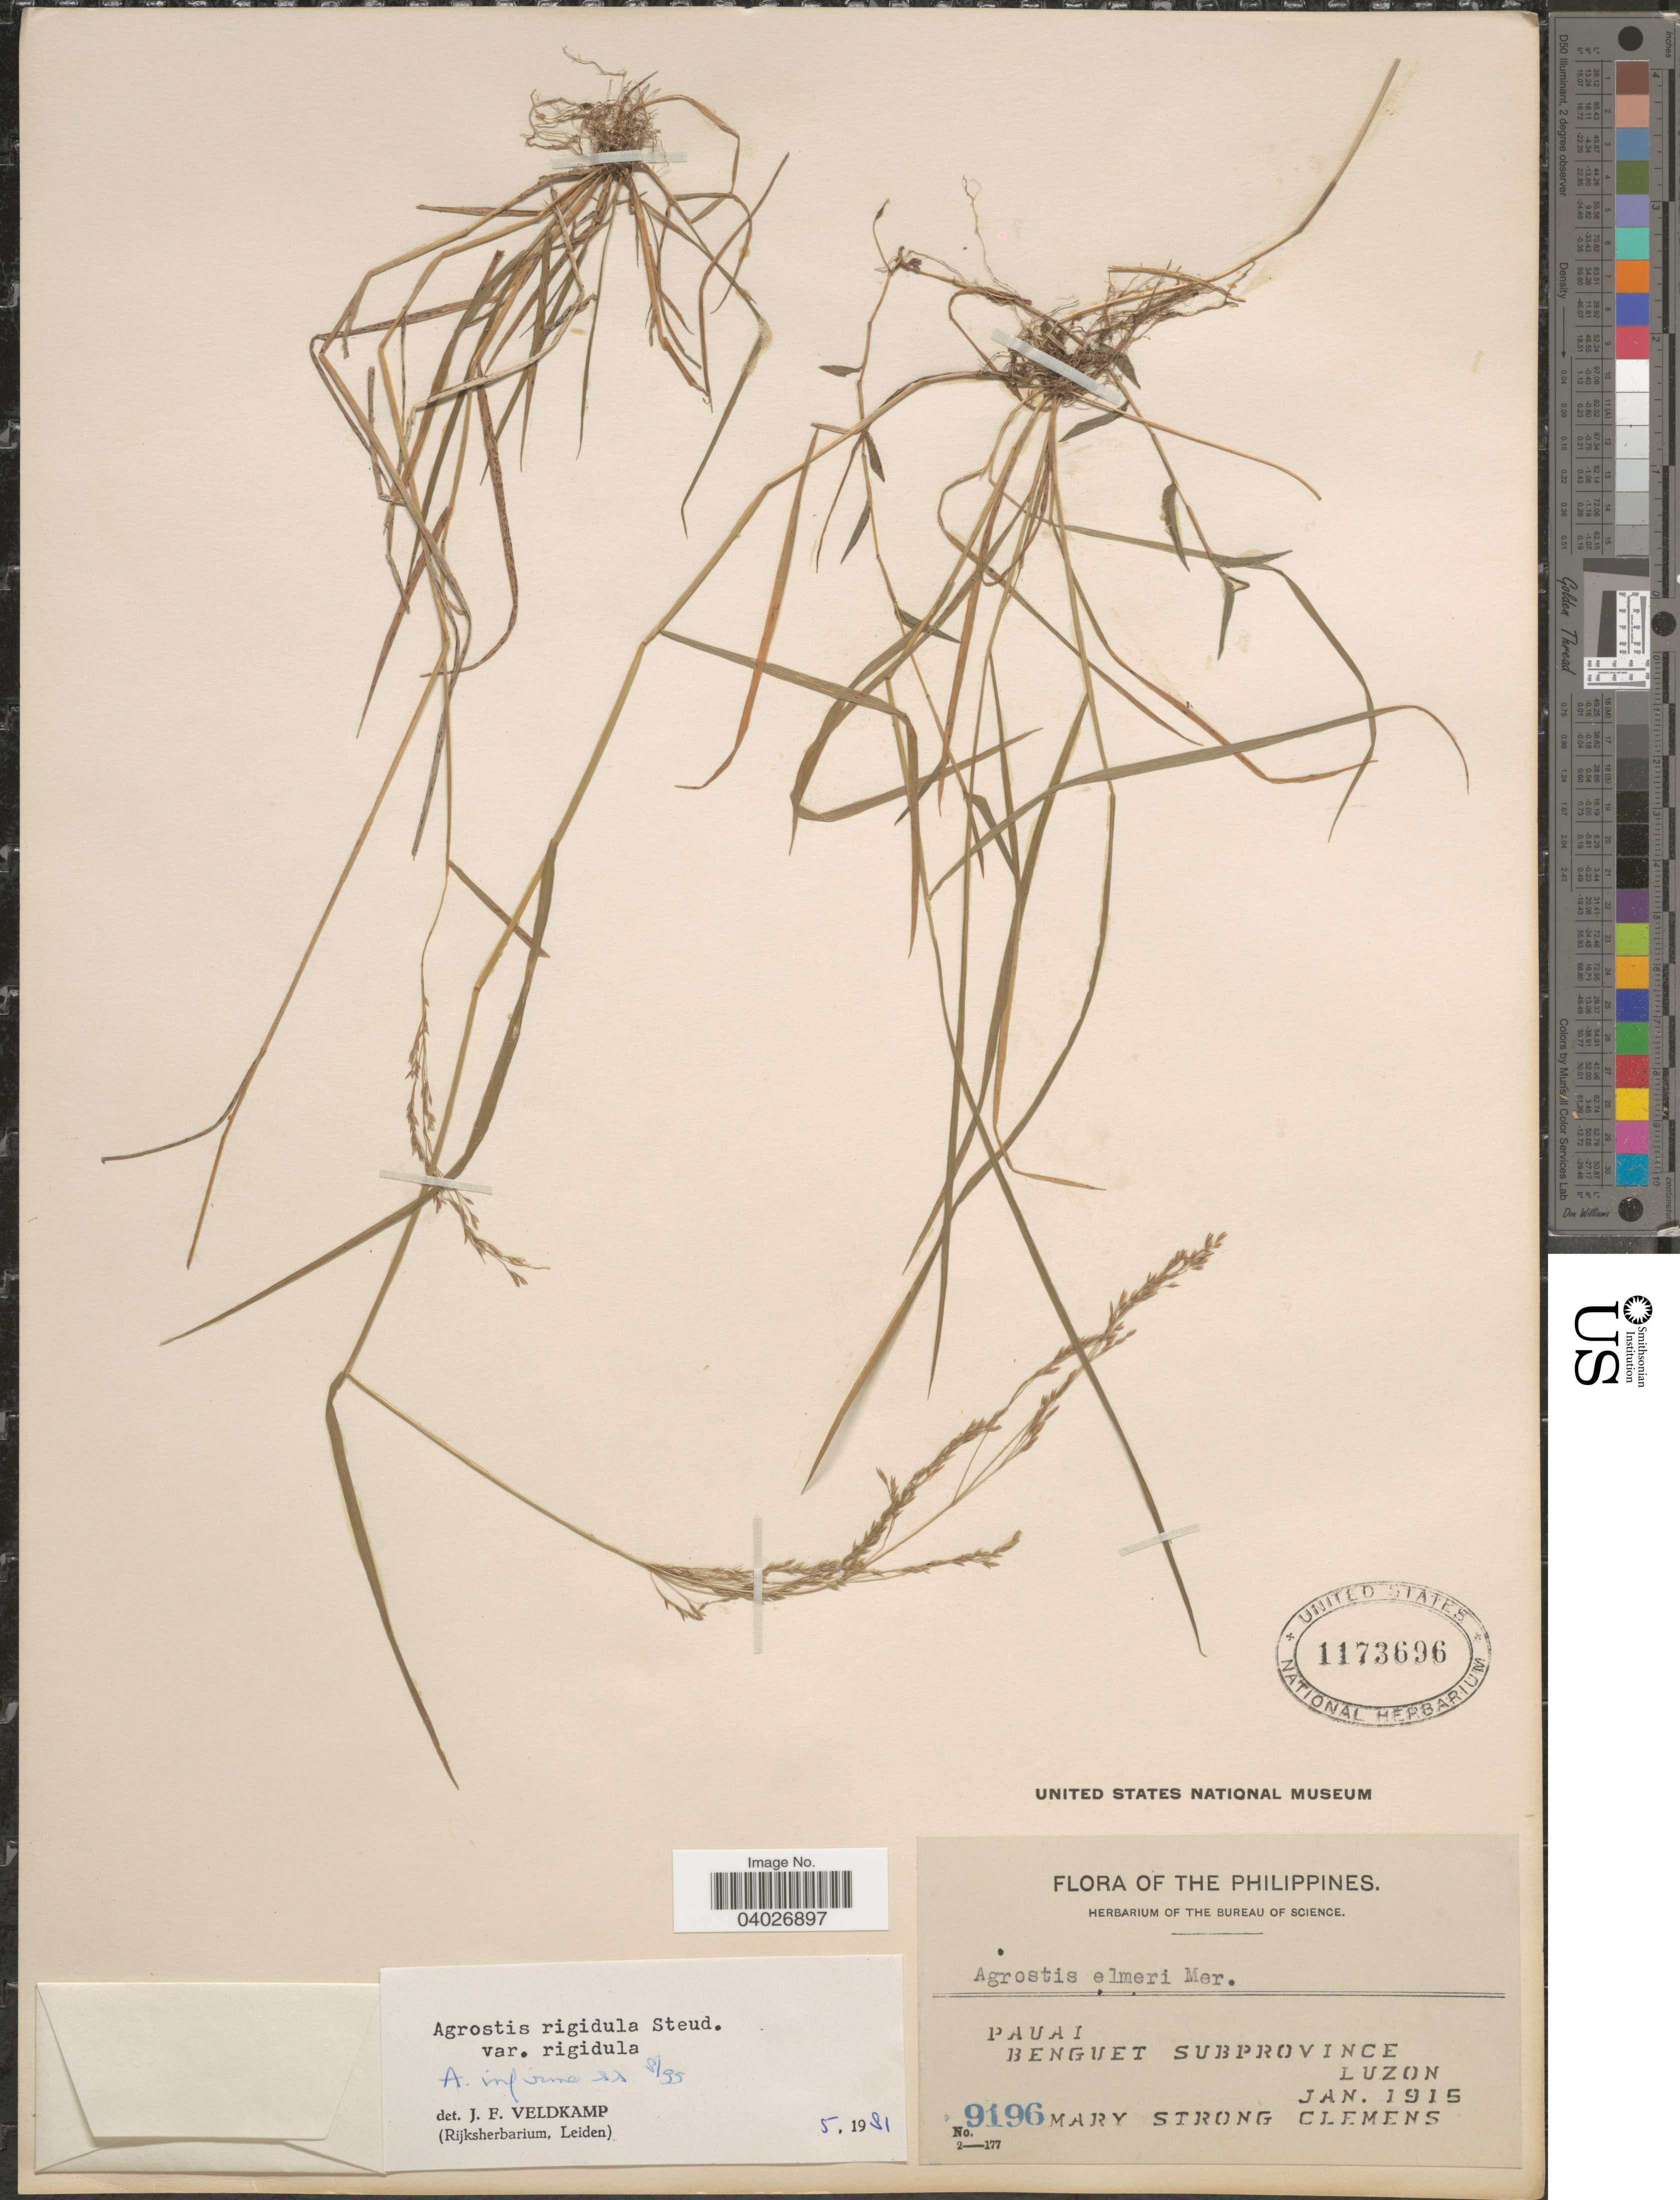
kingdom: Plantae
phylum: Tracheophyta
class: Liliopsida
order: Poales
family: Poaceae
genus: Agrostis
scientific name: Agrostis infirma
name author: Büse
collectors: M. S. Clemens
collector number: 9196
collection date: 1915-01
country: Philippines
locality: Pauai. Benguet Subprovince. Luzon.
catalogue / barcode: US 1173696